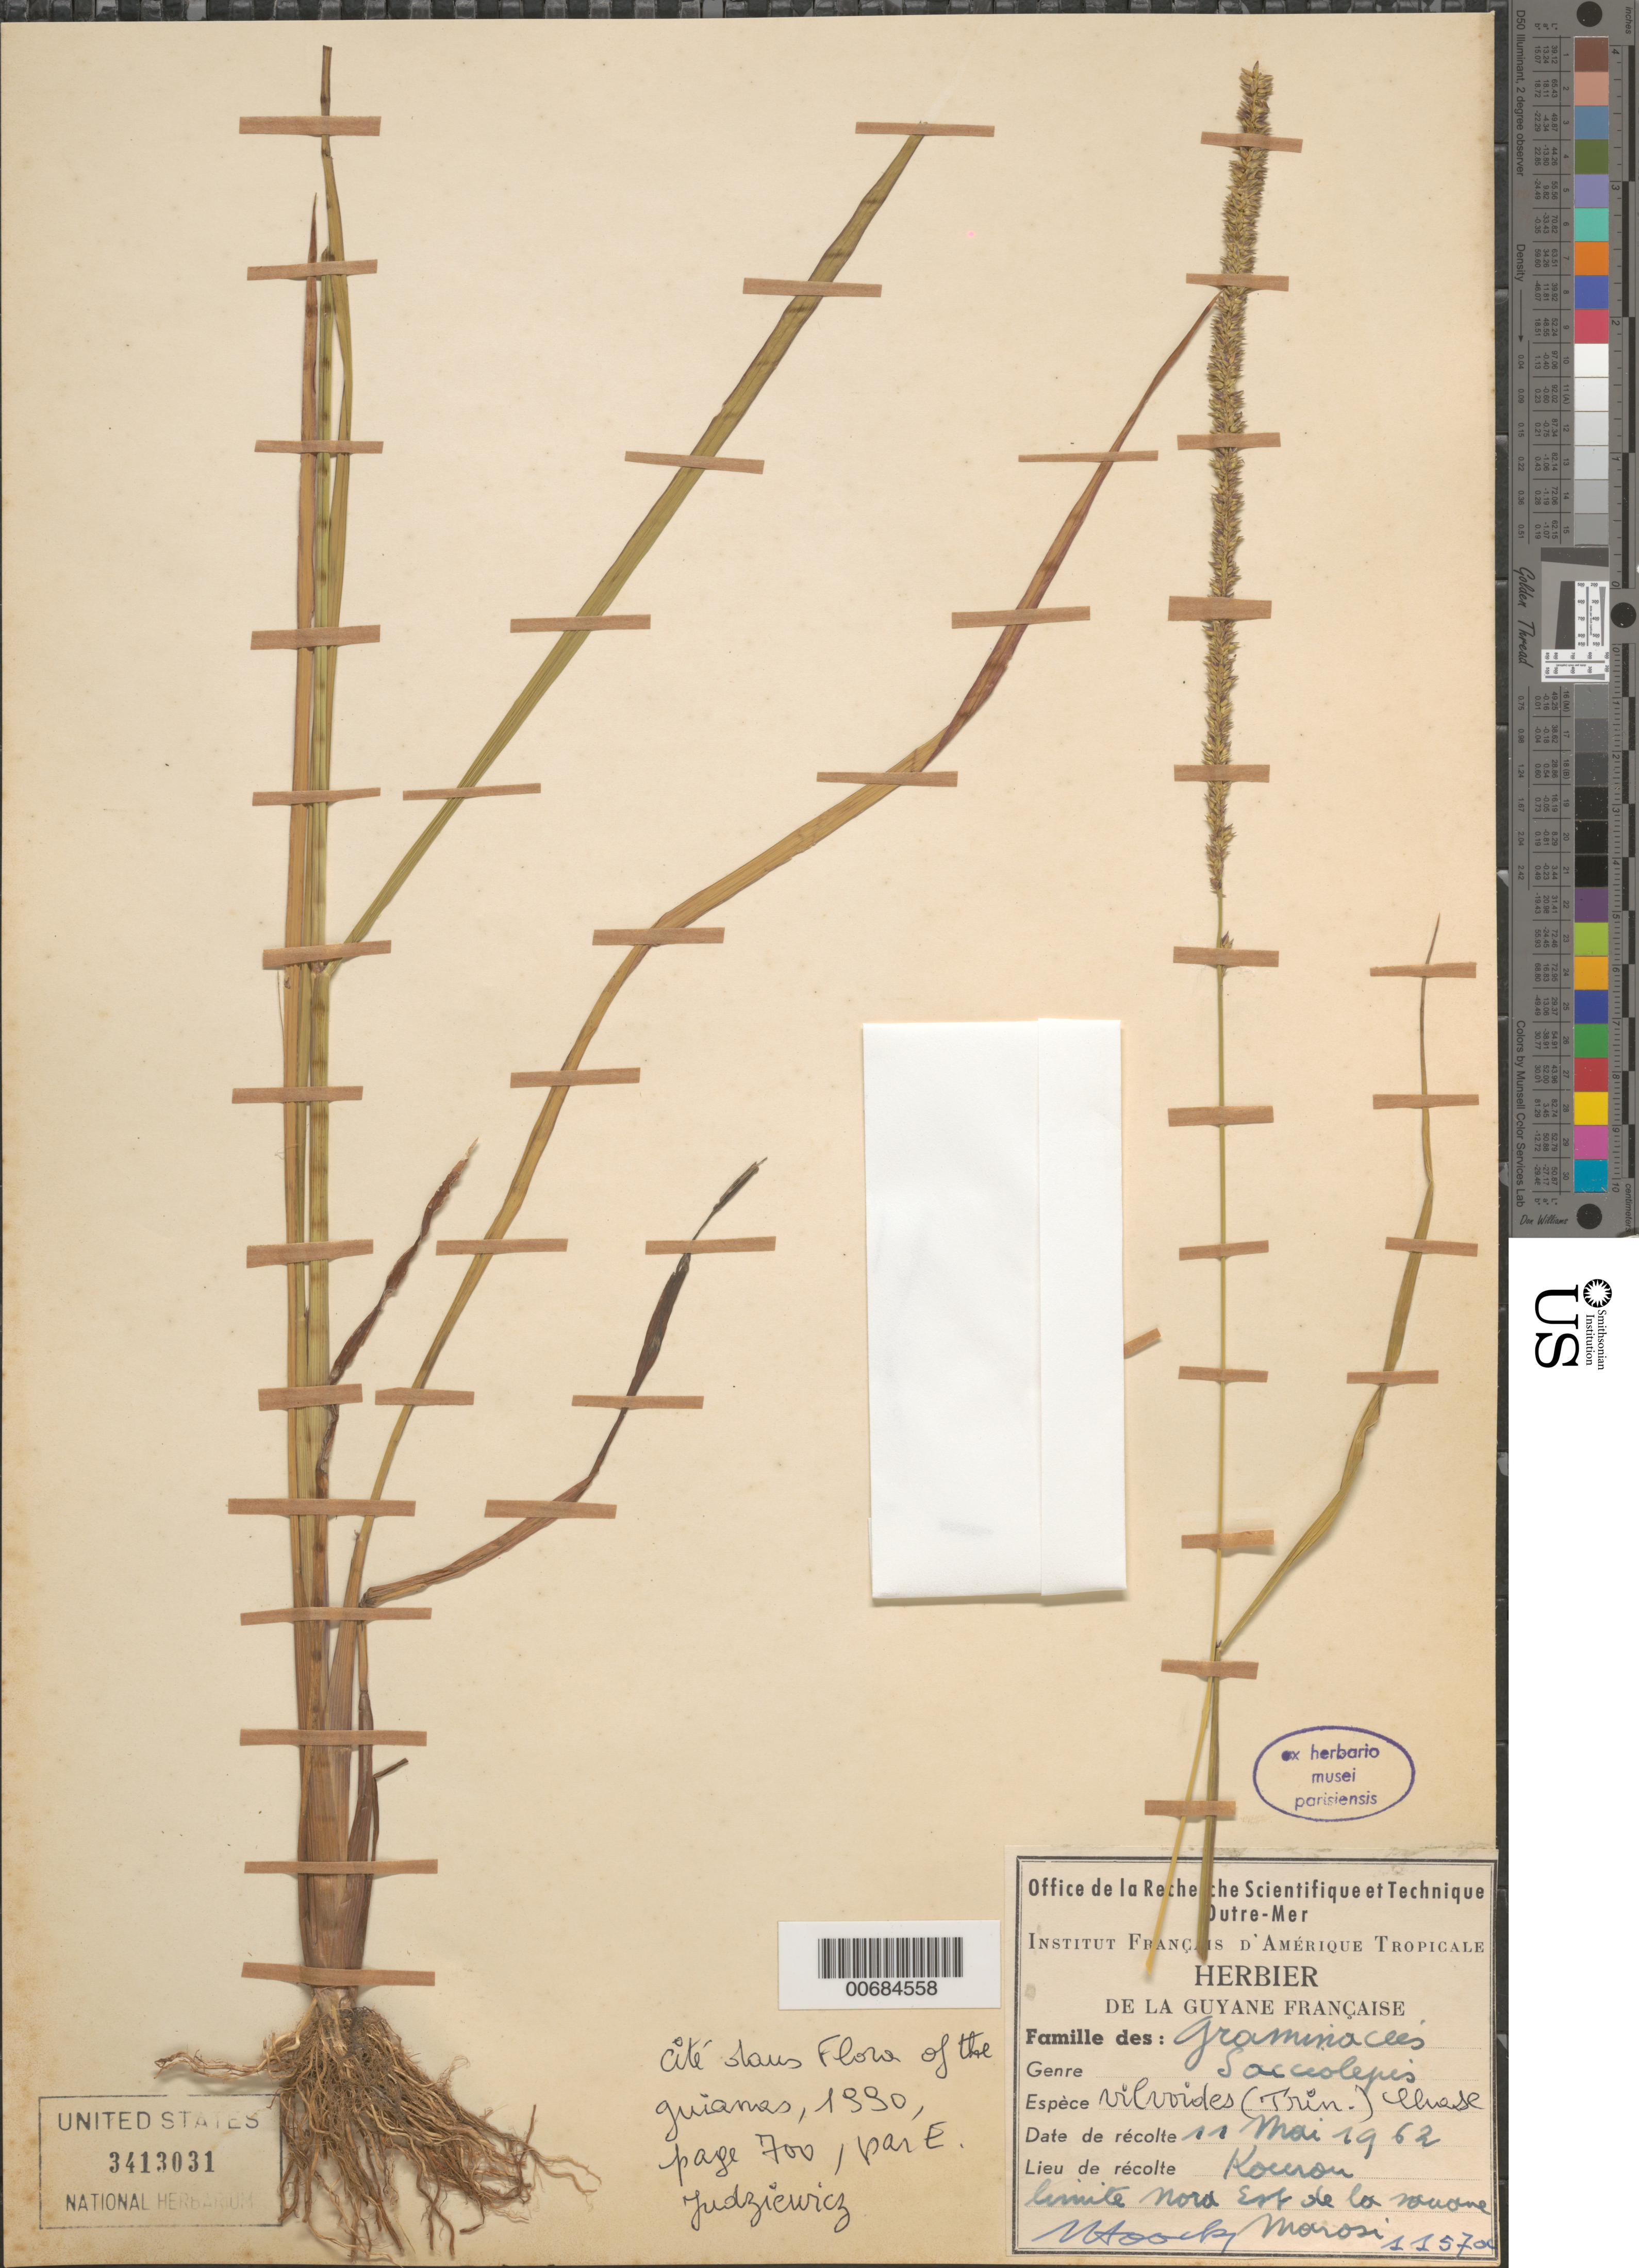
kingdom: Plantae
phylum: Tracheophyta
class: Liliopsida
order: Poales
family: Poaceae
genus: Sacciolepis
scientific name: Sacciolepis vilvoides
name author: (Trin.) Chase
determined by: Judziewicz, E. J.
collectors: J. Hoock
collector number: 1157 a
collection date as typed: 11-May-62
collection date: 1962-05-11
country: French Guiana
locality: Kourou, limite nora est de la savane Marosi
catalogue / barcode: US 3143031